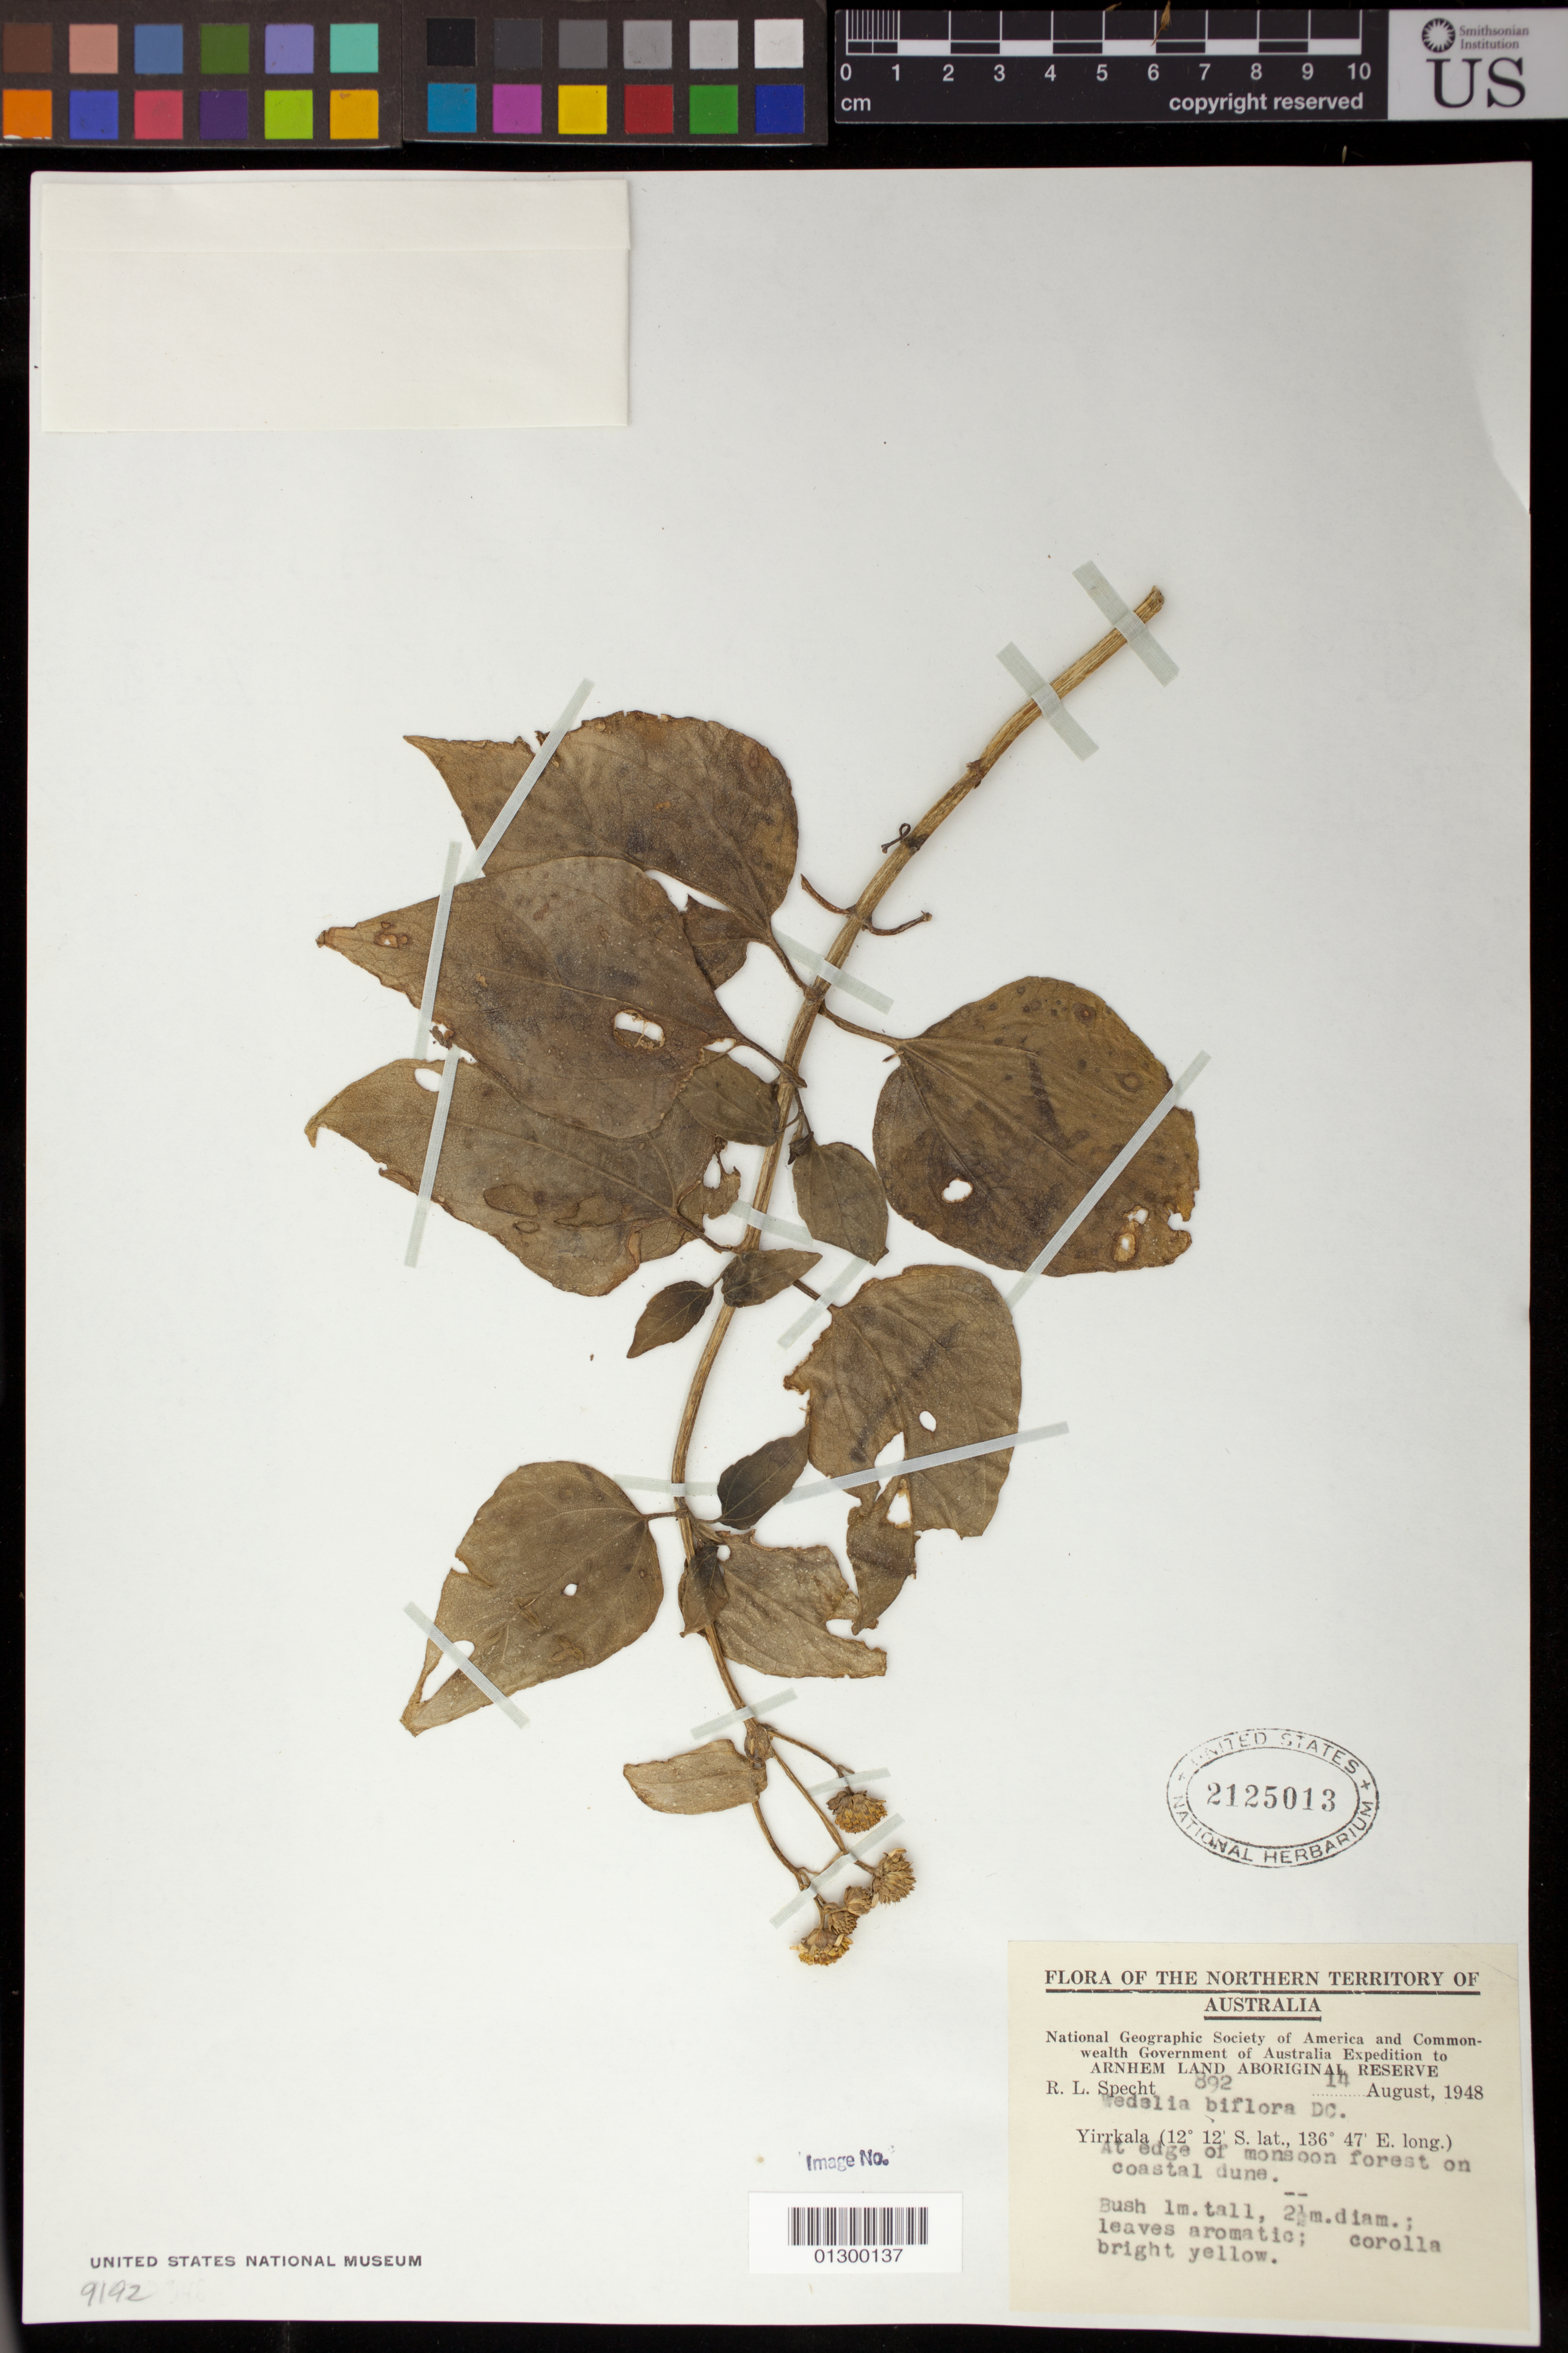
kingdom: Plantae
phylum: Tracheophyta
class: Magnoliopsida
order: Asterales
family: Asteraceae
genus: Wollastonia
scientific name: Wollastonia biflora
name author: (L.) DC.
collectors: R. L. Specht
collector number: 892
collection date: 1948-08-14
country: Australia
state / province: Northern Territory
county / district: East Arnhem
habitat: Ar edge of monsoon forest on coastal dune.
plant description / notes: Bush 1 m. tall, 2.5 m. diam.; leaves aromatic; corolla bright yellow.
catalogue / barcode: US 2125013